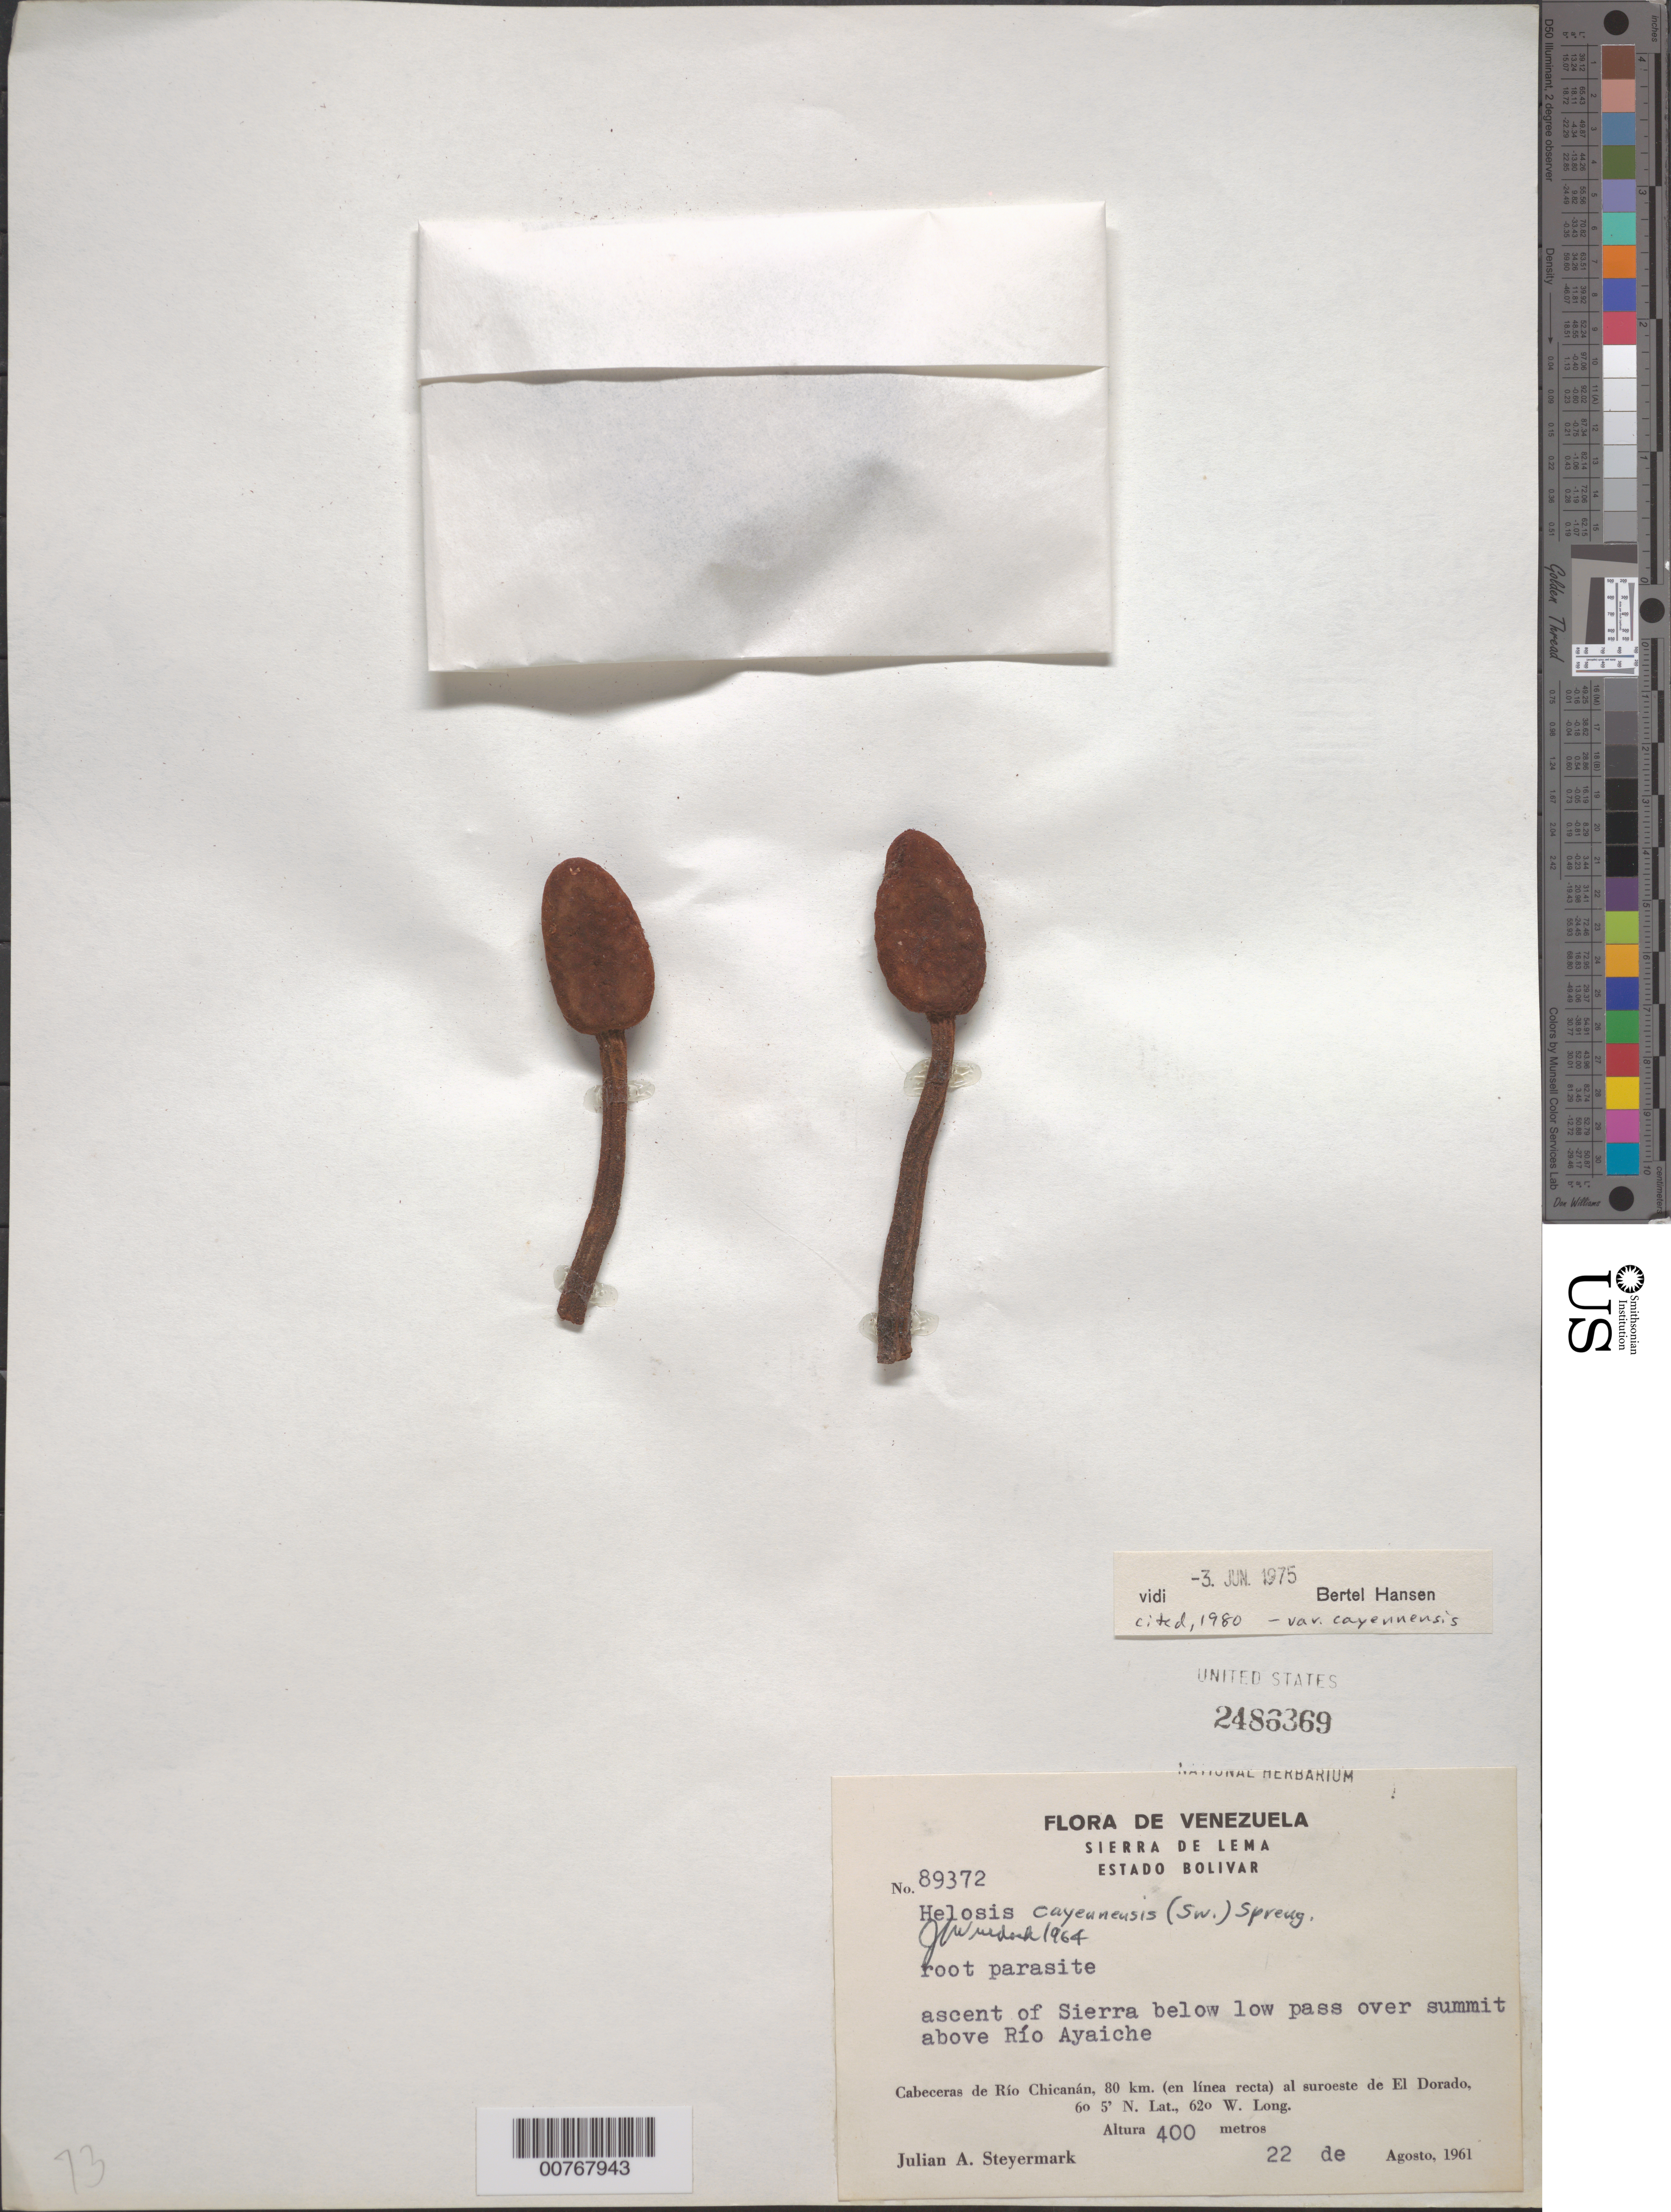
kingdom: Plantae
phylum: Tracheophyta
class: Magnoliopsida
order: Santalales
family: Balanophoraceae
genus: Helosis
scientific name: Helosis cayennensis var. cayennensis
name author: (Sw.) Spreng.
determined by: Hansen, B.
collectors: J. Steyermark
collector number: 89372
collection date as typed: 22-Aug-61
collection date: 1961-08-22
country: Venezuela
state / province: Bolívar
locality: Sierra de Lema; Cabeceras de Río Chicanán, 80 km (in a straight line) to southwest of El Dorado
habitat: Ascent of low shoulder of sierra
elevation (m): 400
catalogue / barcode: US 2486369